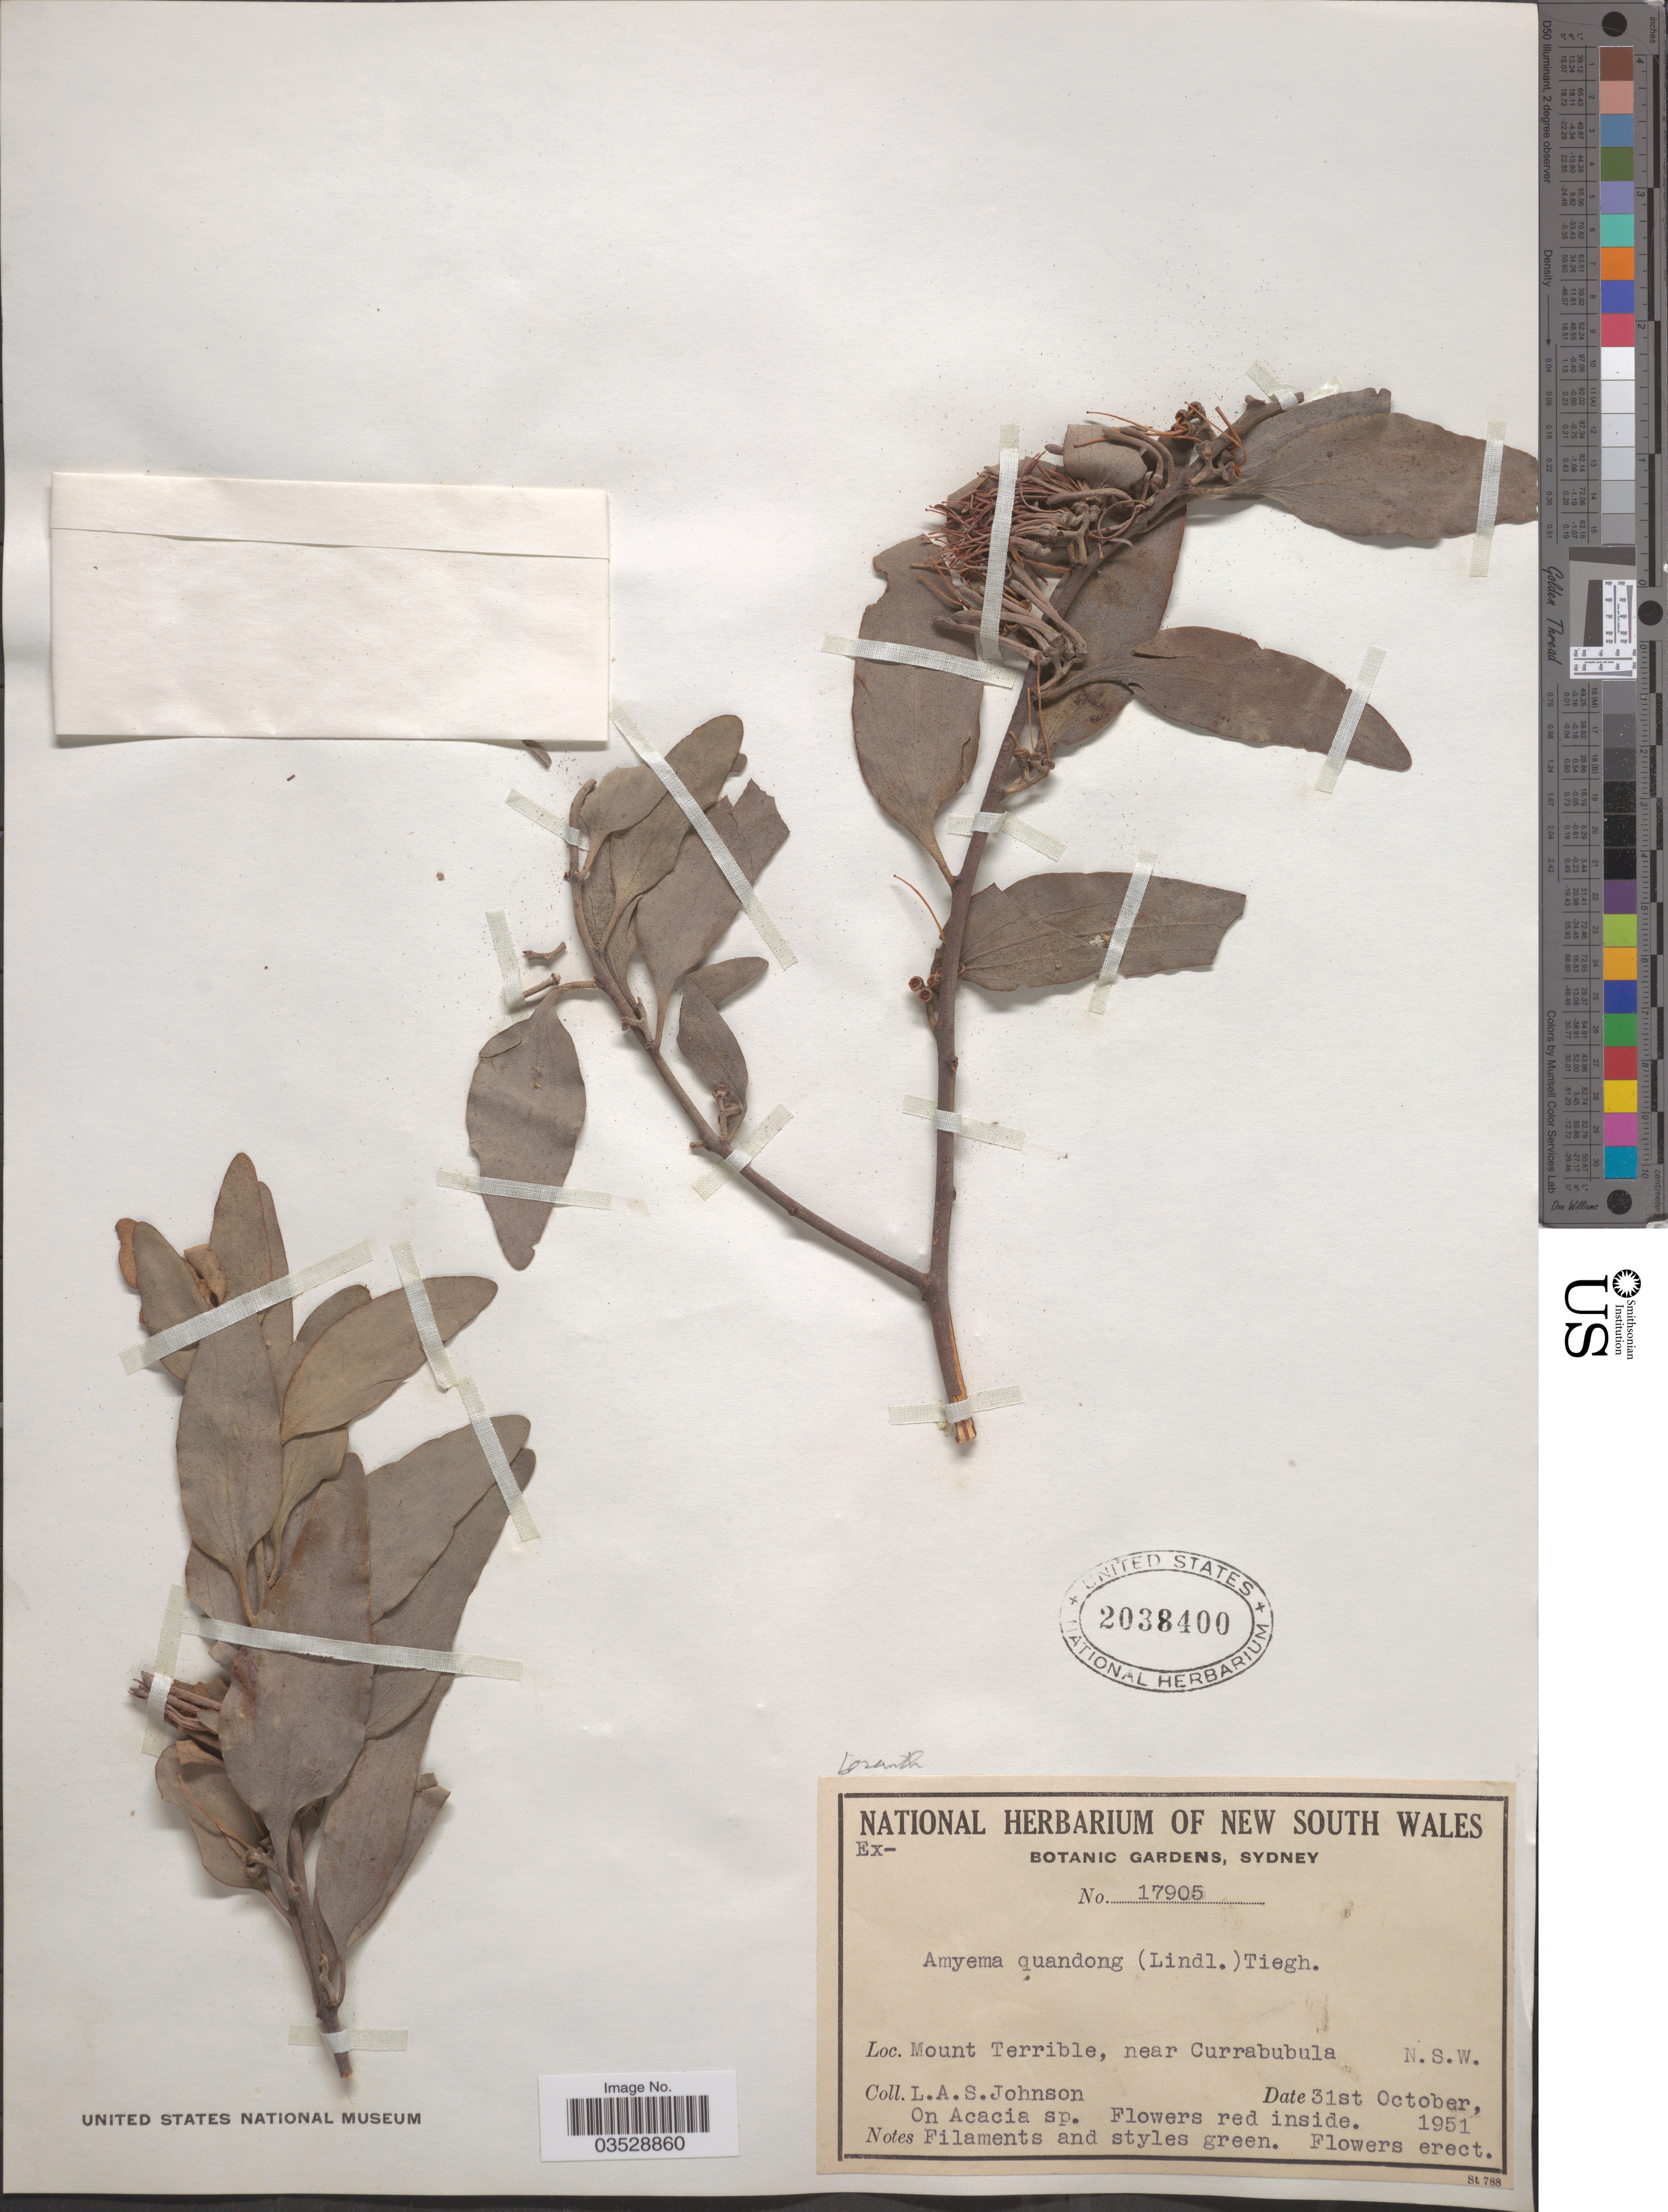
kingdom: Plantae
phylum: Tracheophyta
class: Magnoliopsida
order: Santalales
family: Loranthaceae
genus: Amyema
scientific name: Amyema quandang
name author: (Lindl.) Tiegh.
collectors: L. A. S. Johnson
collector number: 17905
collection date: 1951-10-31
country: Australia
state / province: New South Wales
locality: Mount Terrible, near Currabubula.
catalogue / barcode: US 2038400